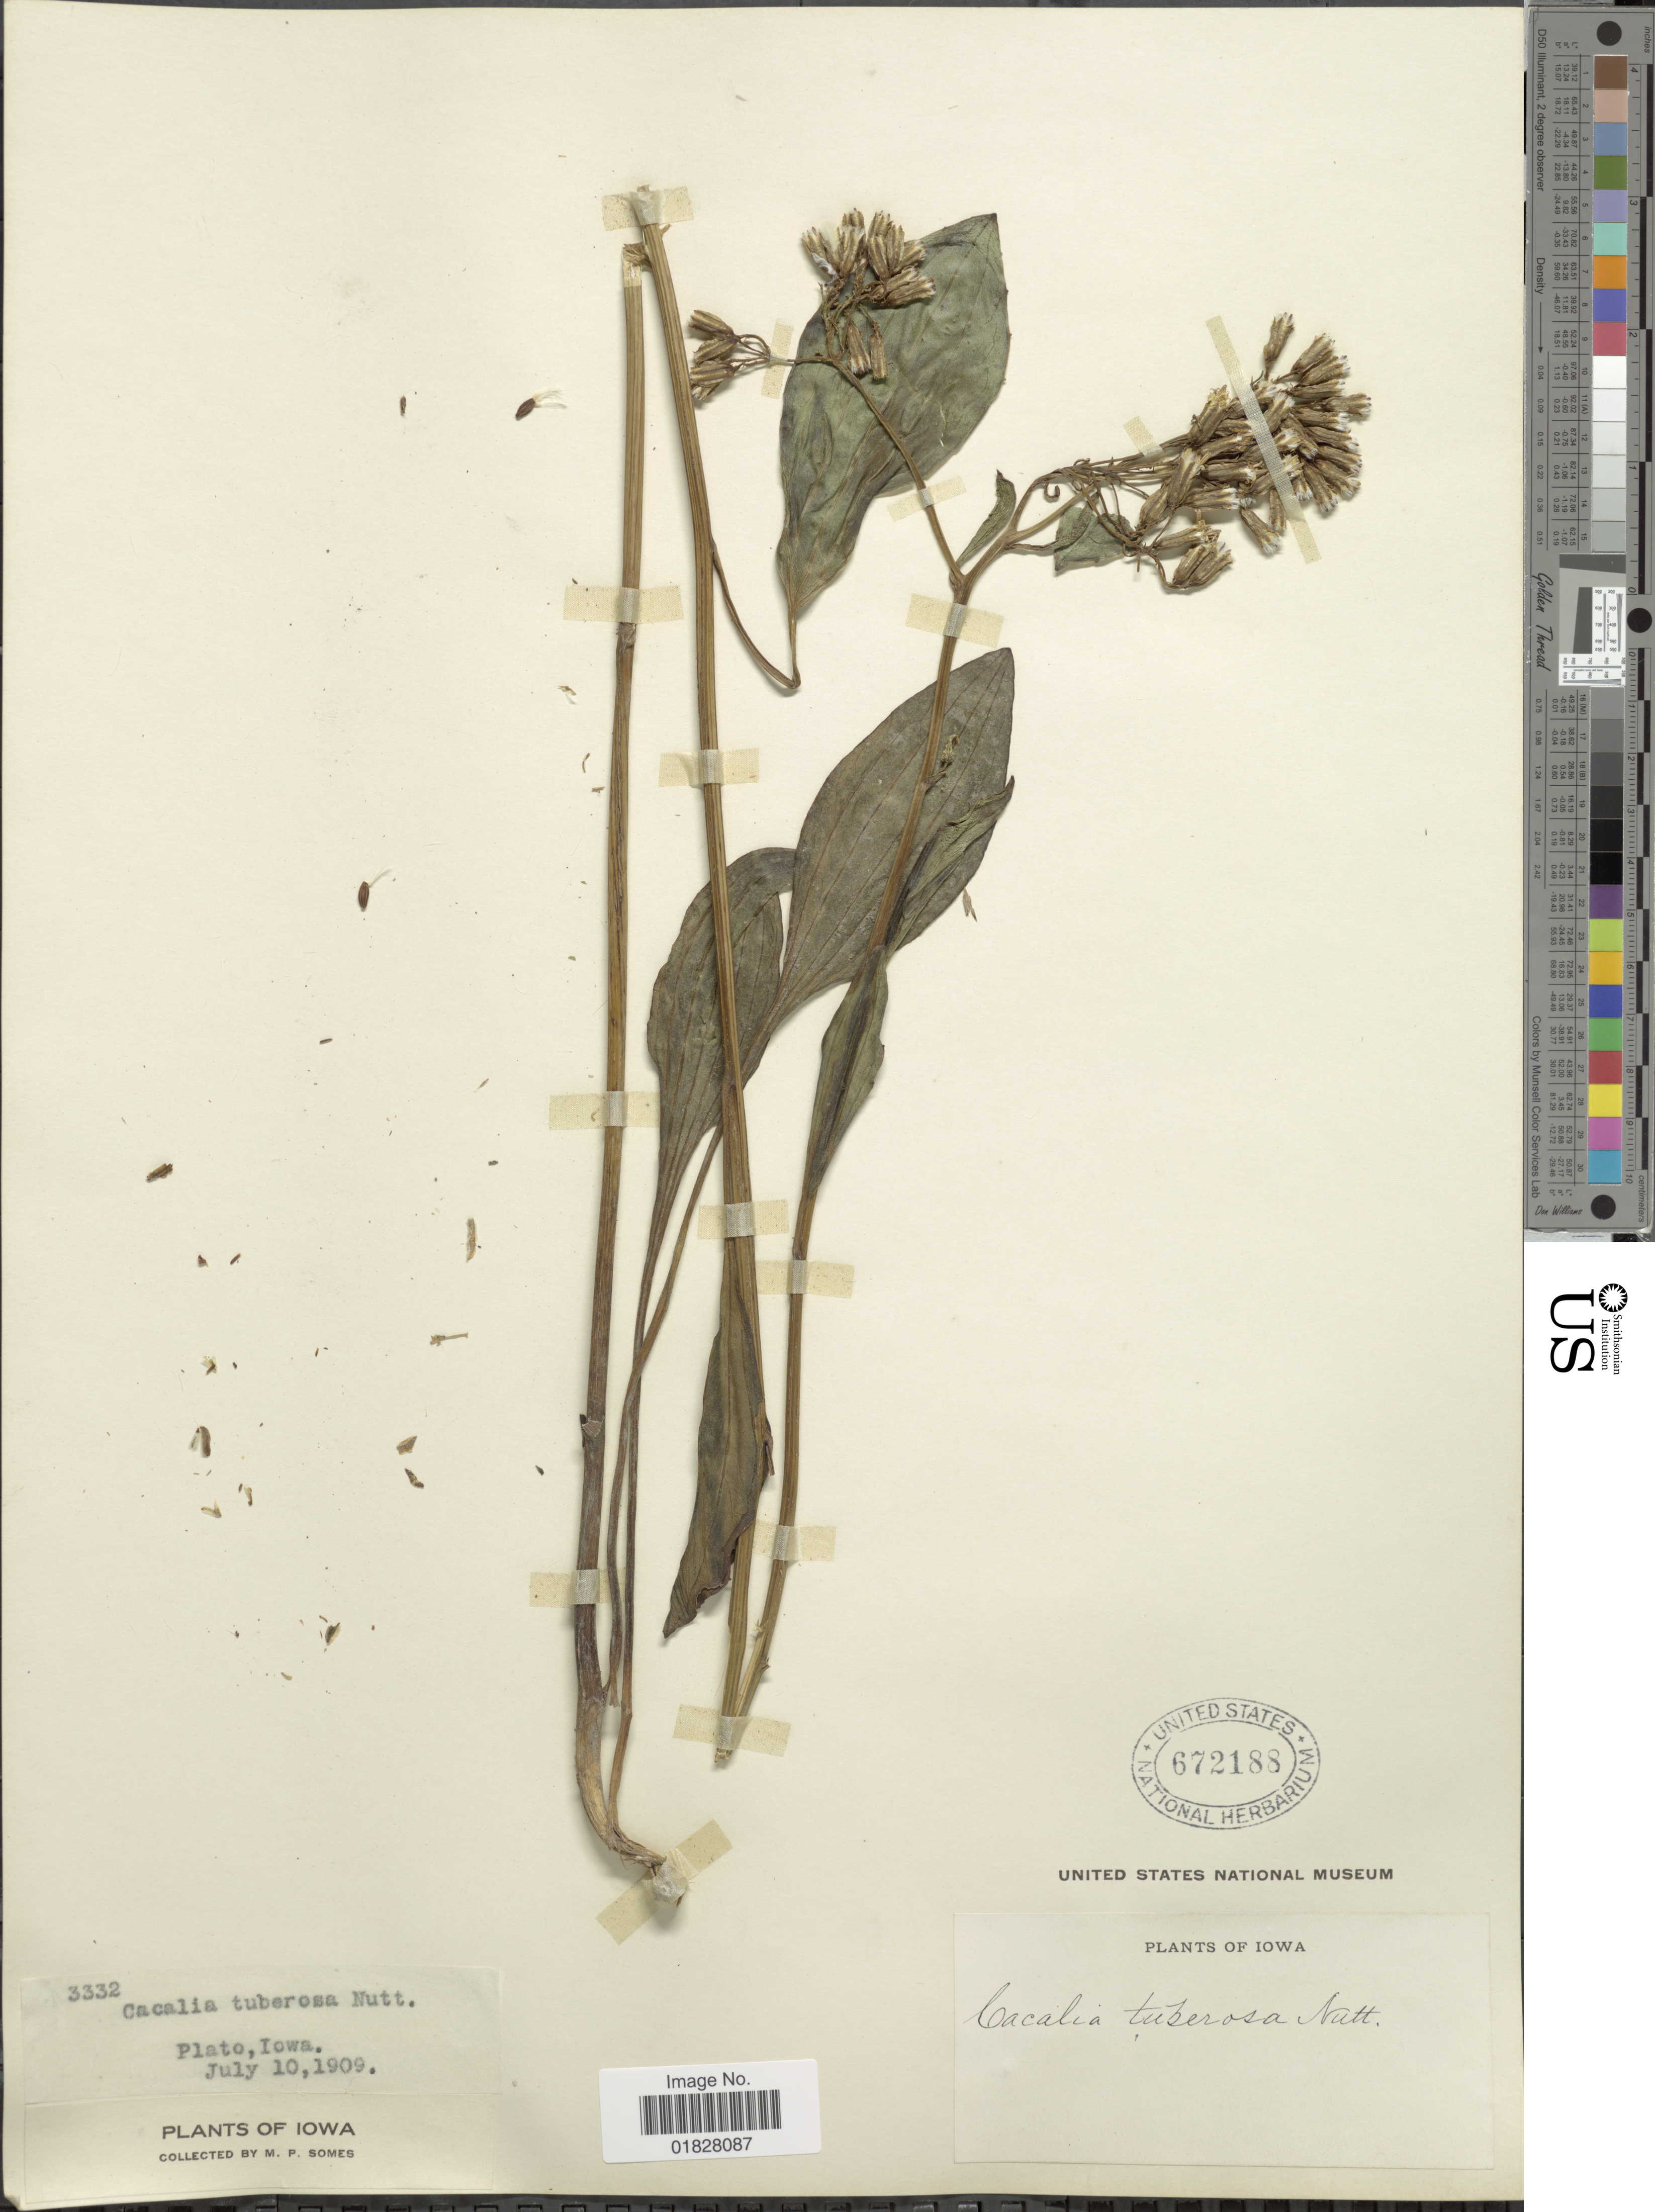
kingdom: Plantae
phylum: Tracheophyta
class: Magnoliopsida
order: Asterales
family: Asteraceae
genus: Arnoglossum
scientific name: Arnoglossum plantagineum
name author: Raf.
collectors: M. Somes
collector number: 3332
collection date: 1909-07-10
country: United States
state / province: Iowa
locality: Plato, Iowa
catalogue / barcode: US 672188